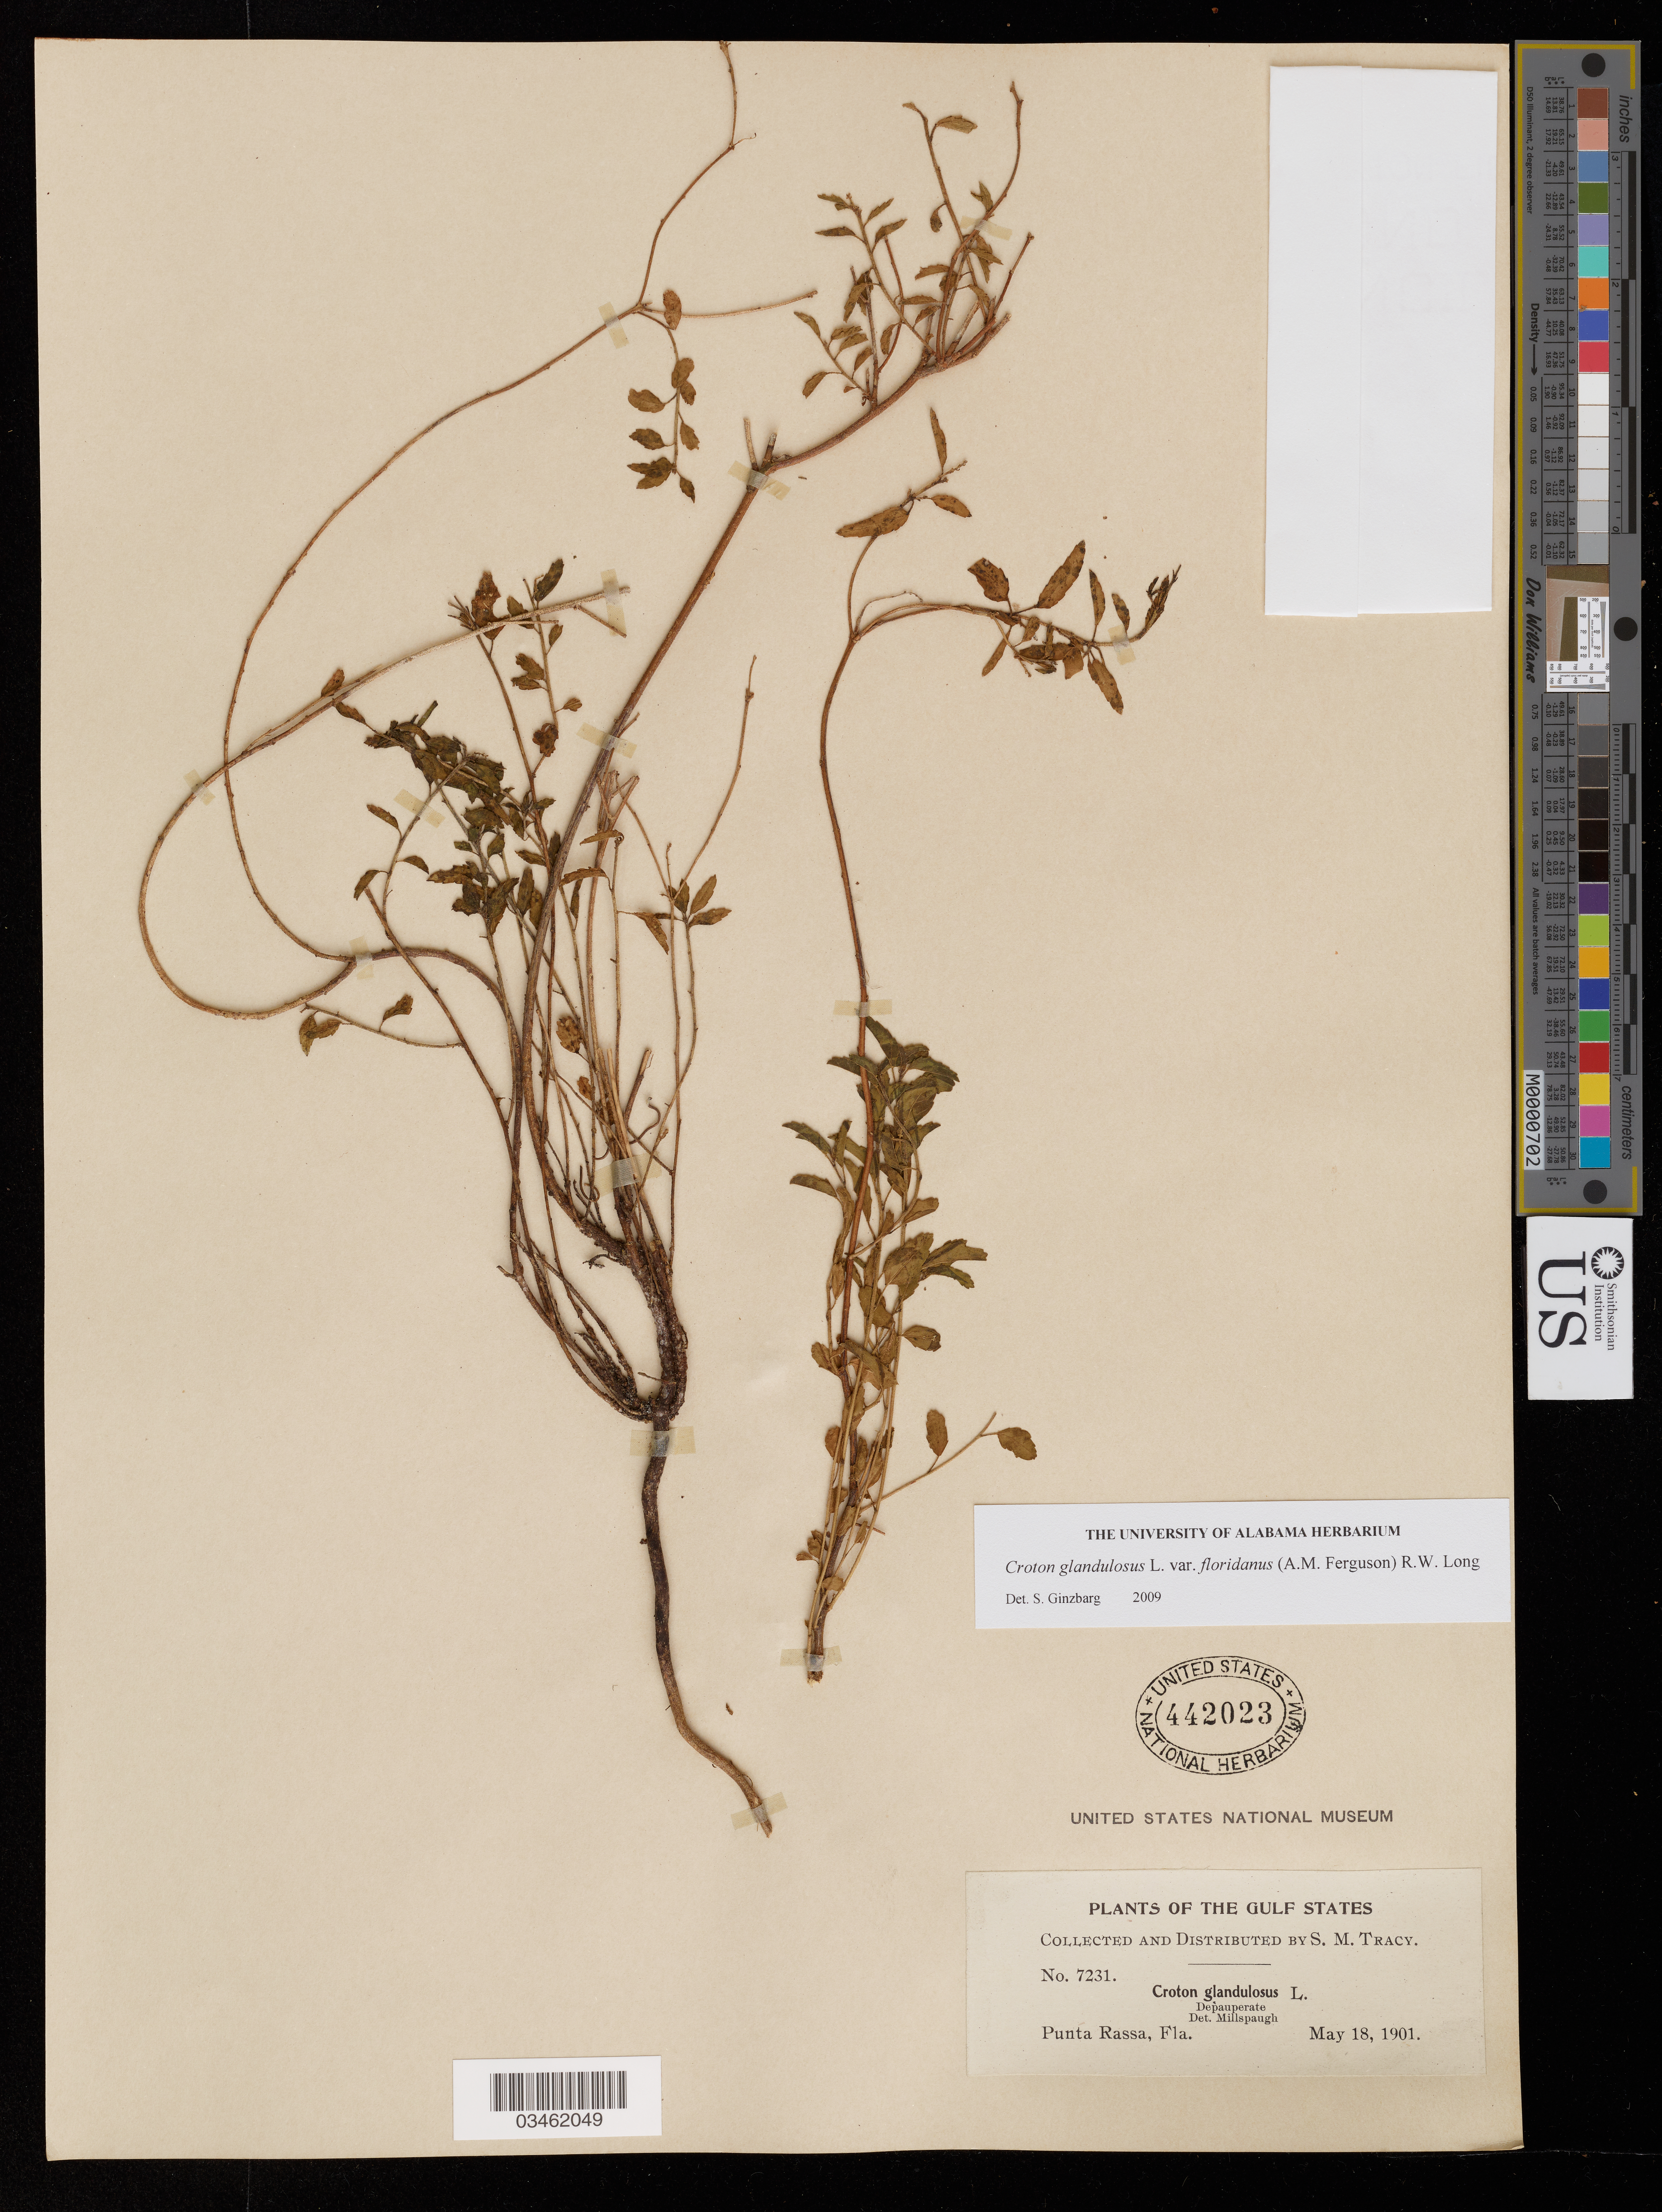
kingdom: Plantae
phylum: Tracheophyta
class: Magnoliopsida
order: Malpighiales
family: Euphorbiaceae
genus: Croton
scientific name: Croton glandulosus var. floridanus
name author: (A.M. Ferguson) R.W. Long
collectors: S. Stracy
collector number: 7231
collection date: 1901-05-18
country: United States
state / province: Florida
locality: The Gulf States. Punta Rassa.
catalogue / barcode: US 442023